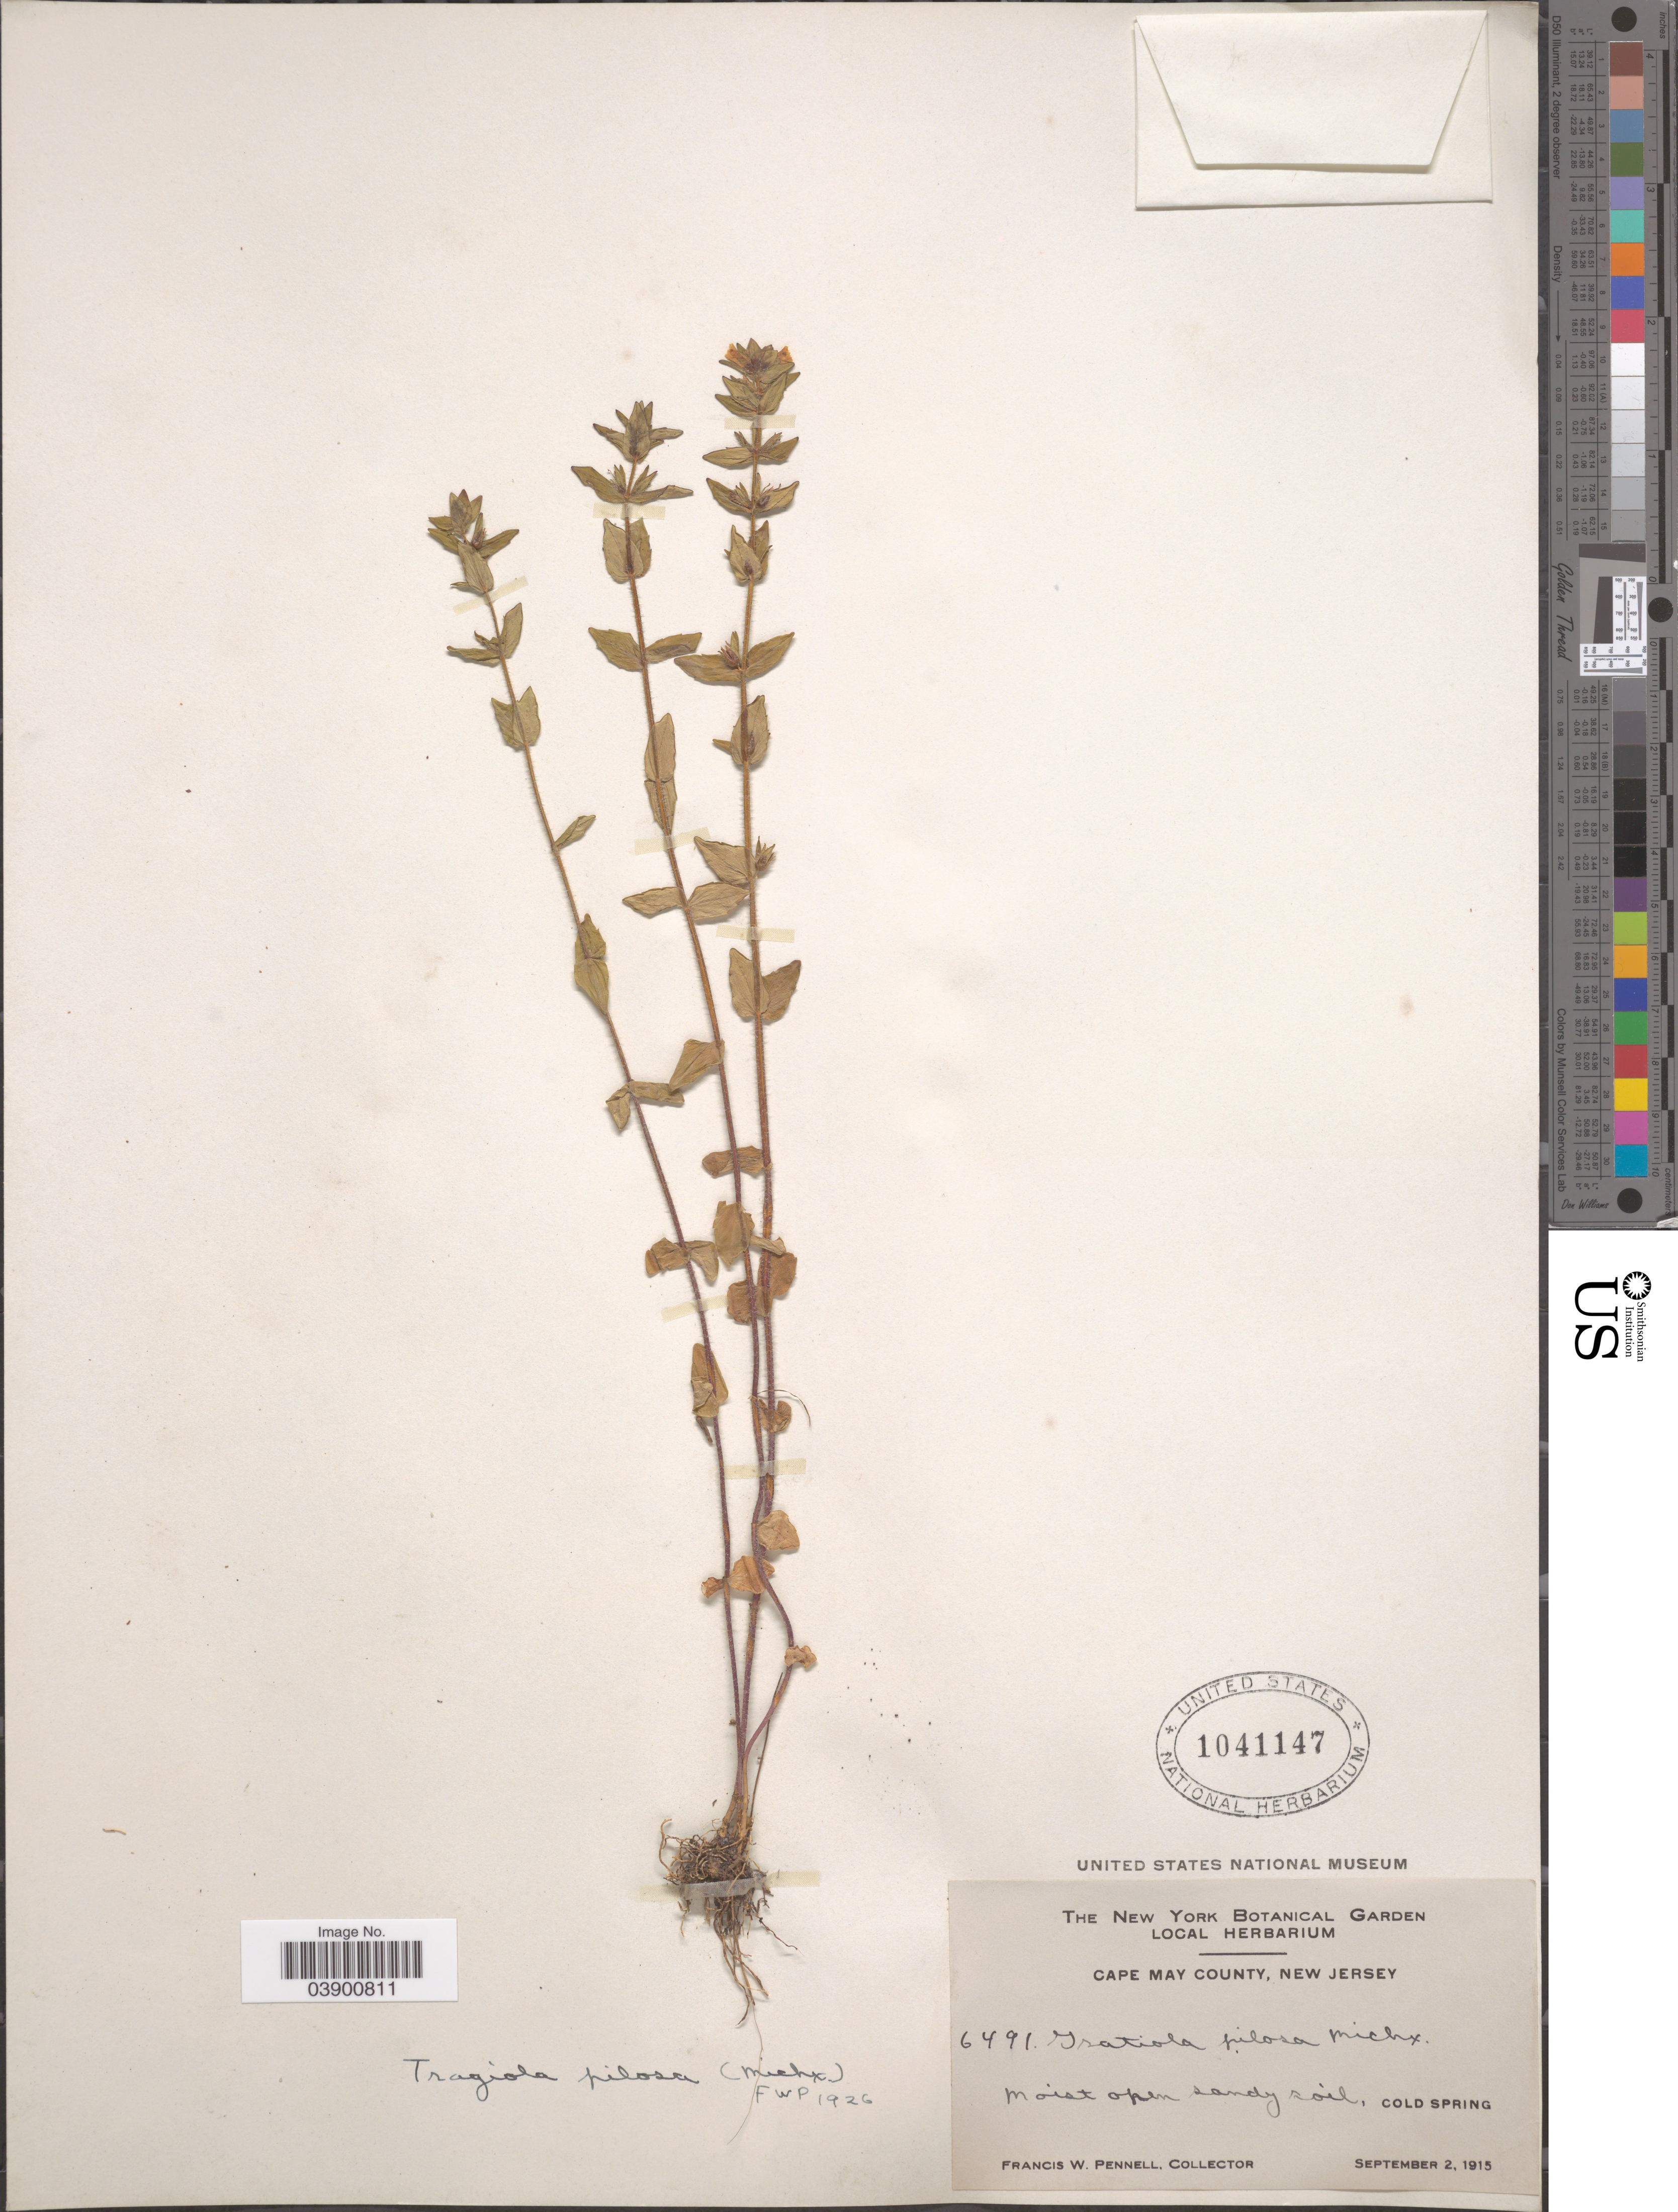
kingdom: Plantae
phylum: Tracheophyta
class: Magnoliopsida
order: Lamiales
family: Plantaginaceae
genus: Gratiola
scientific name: Gratiola pilosa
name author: Michx.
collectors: F. W. Pennell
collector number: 6491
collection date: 1915-09-02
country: United States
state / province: New Jersey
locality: Cape May County. Cold Spring.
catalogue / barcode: US 1041147